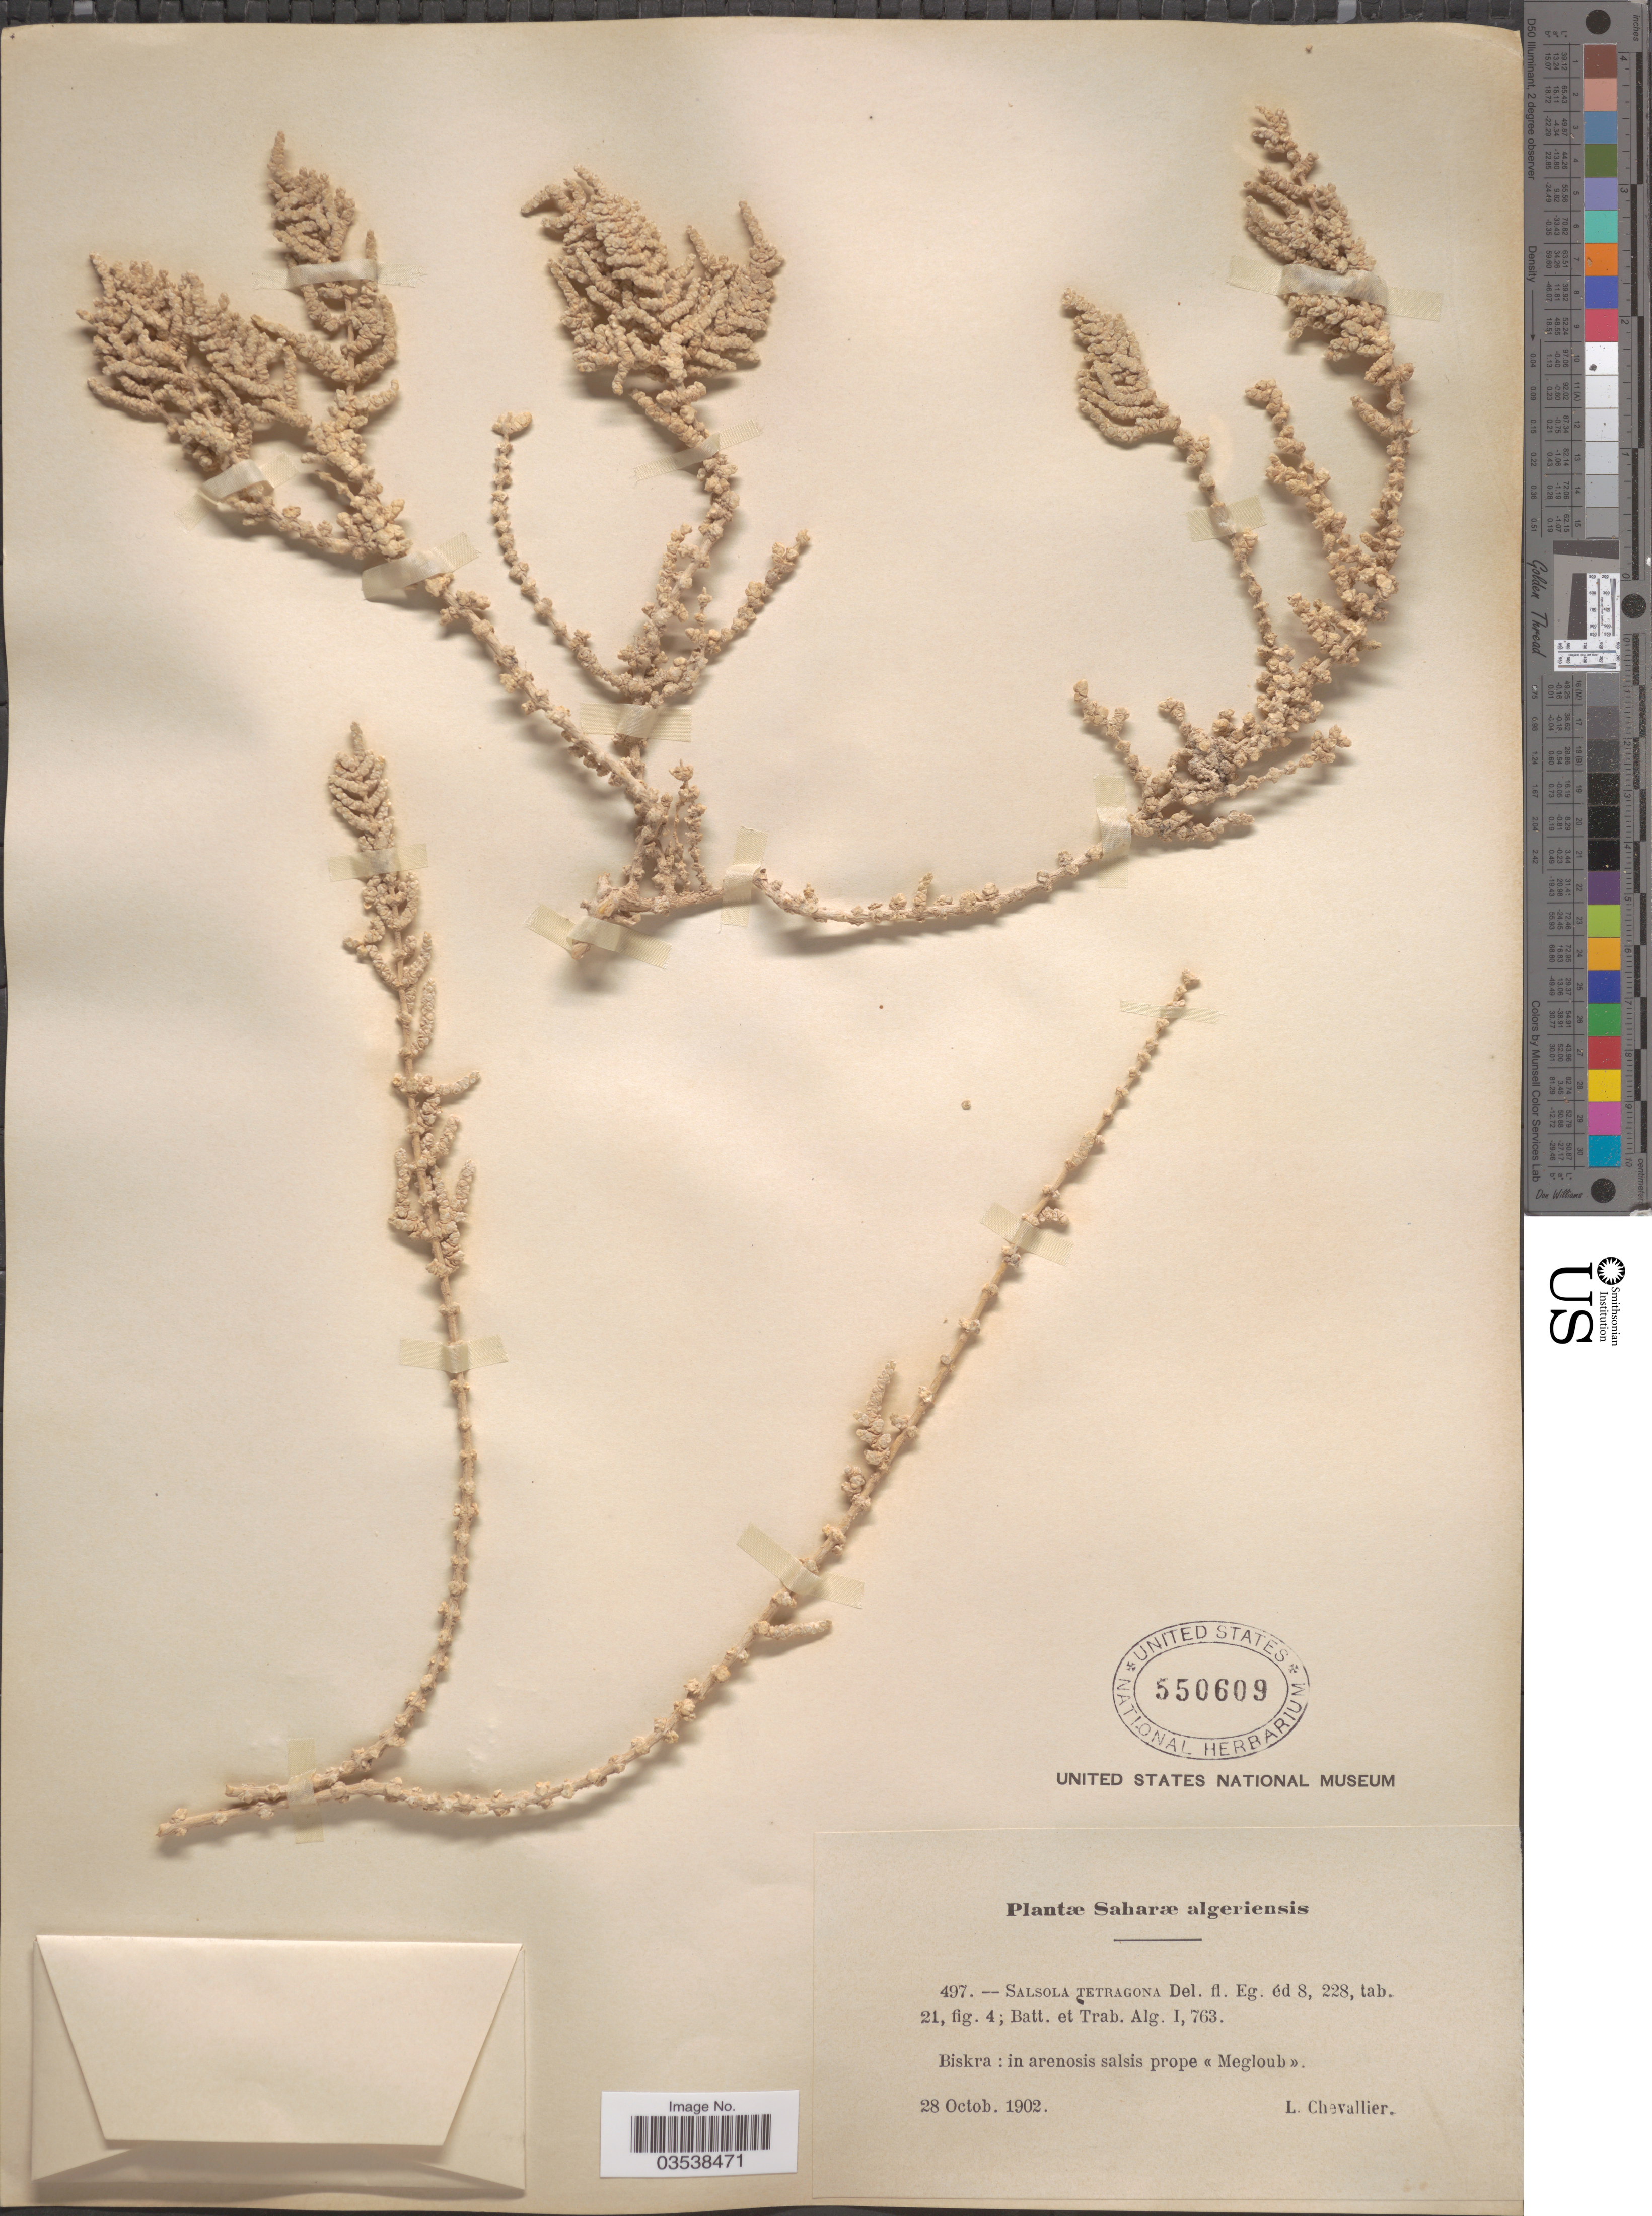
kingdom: Plantae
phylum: Tracheophyta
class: Magnoliopsida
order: Caryophyllales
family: Amaranthaceae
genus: Caroxylon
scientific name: Caroxylon tetragonum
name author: (Delile) Moq.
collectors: L. Chevallier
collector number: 497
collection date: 1902-10-28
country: Algeria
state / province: Biskra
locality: Saharæ algeriensis. Biskra: in arenosis salsis prope <<Megloub>>.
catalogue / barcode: US 550609